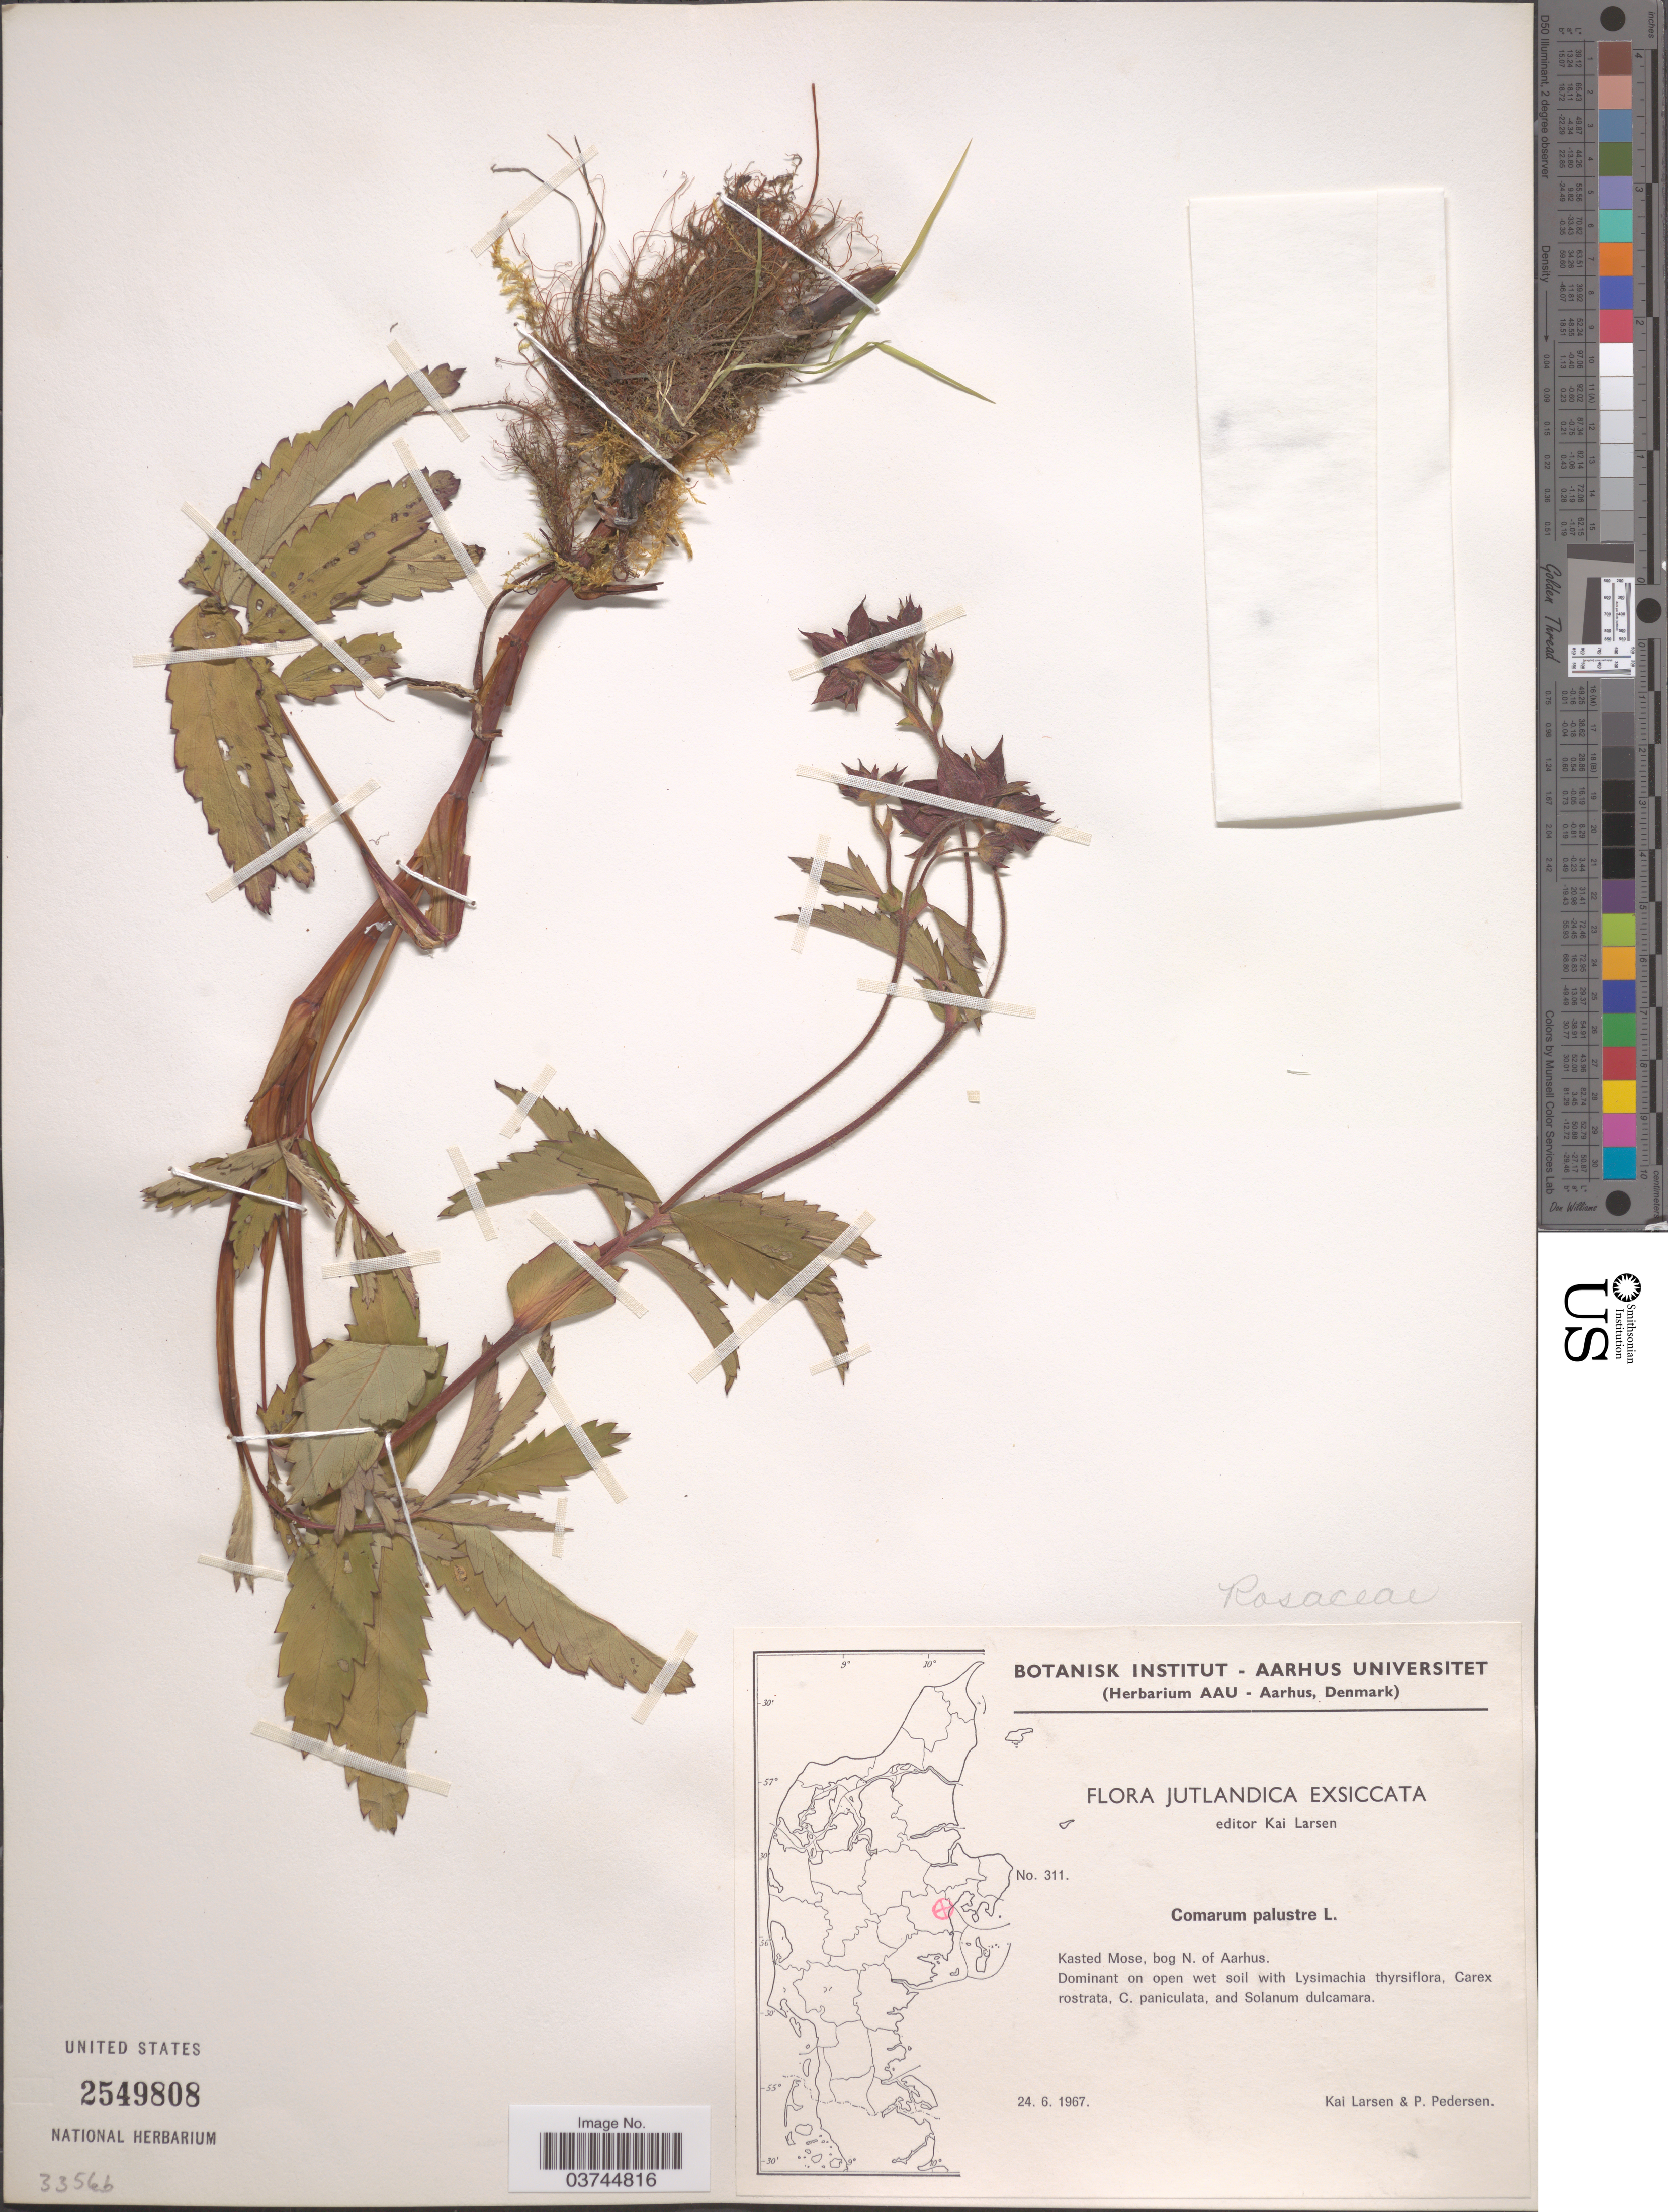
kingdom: Plantae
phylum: Tracheophyta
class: Magnoliopsida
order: Rosales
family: Rosaceae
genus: Comarum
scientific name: Comarum palustre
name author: L.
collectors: K. Larsen & P. Pedersen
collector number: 311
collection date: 1967-06-24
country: Denmark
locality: Jutlandica. Kasted Mose, bog N. of Aarhus.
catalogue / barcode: US 2549808